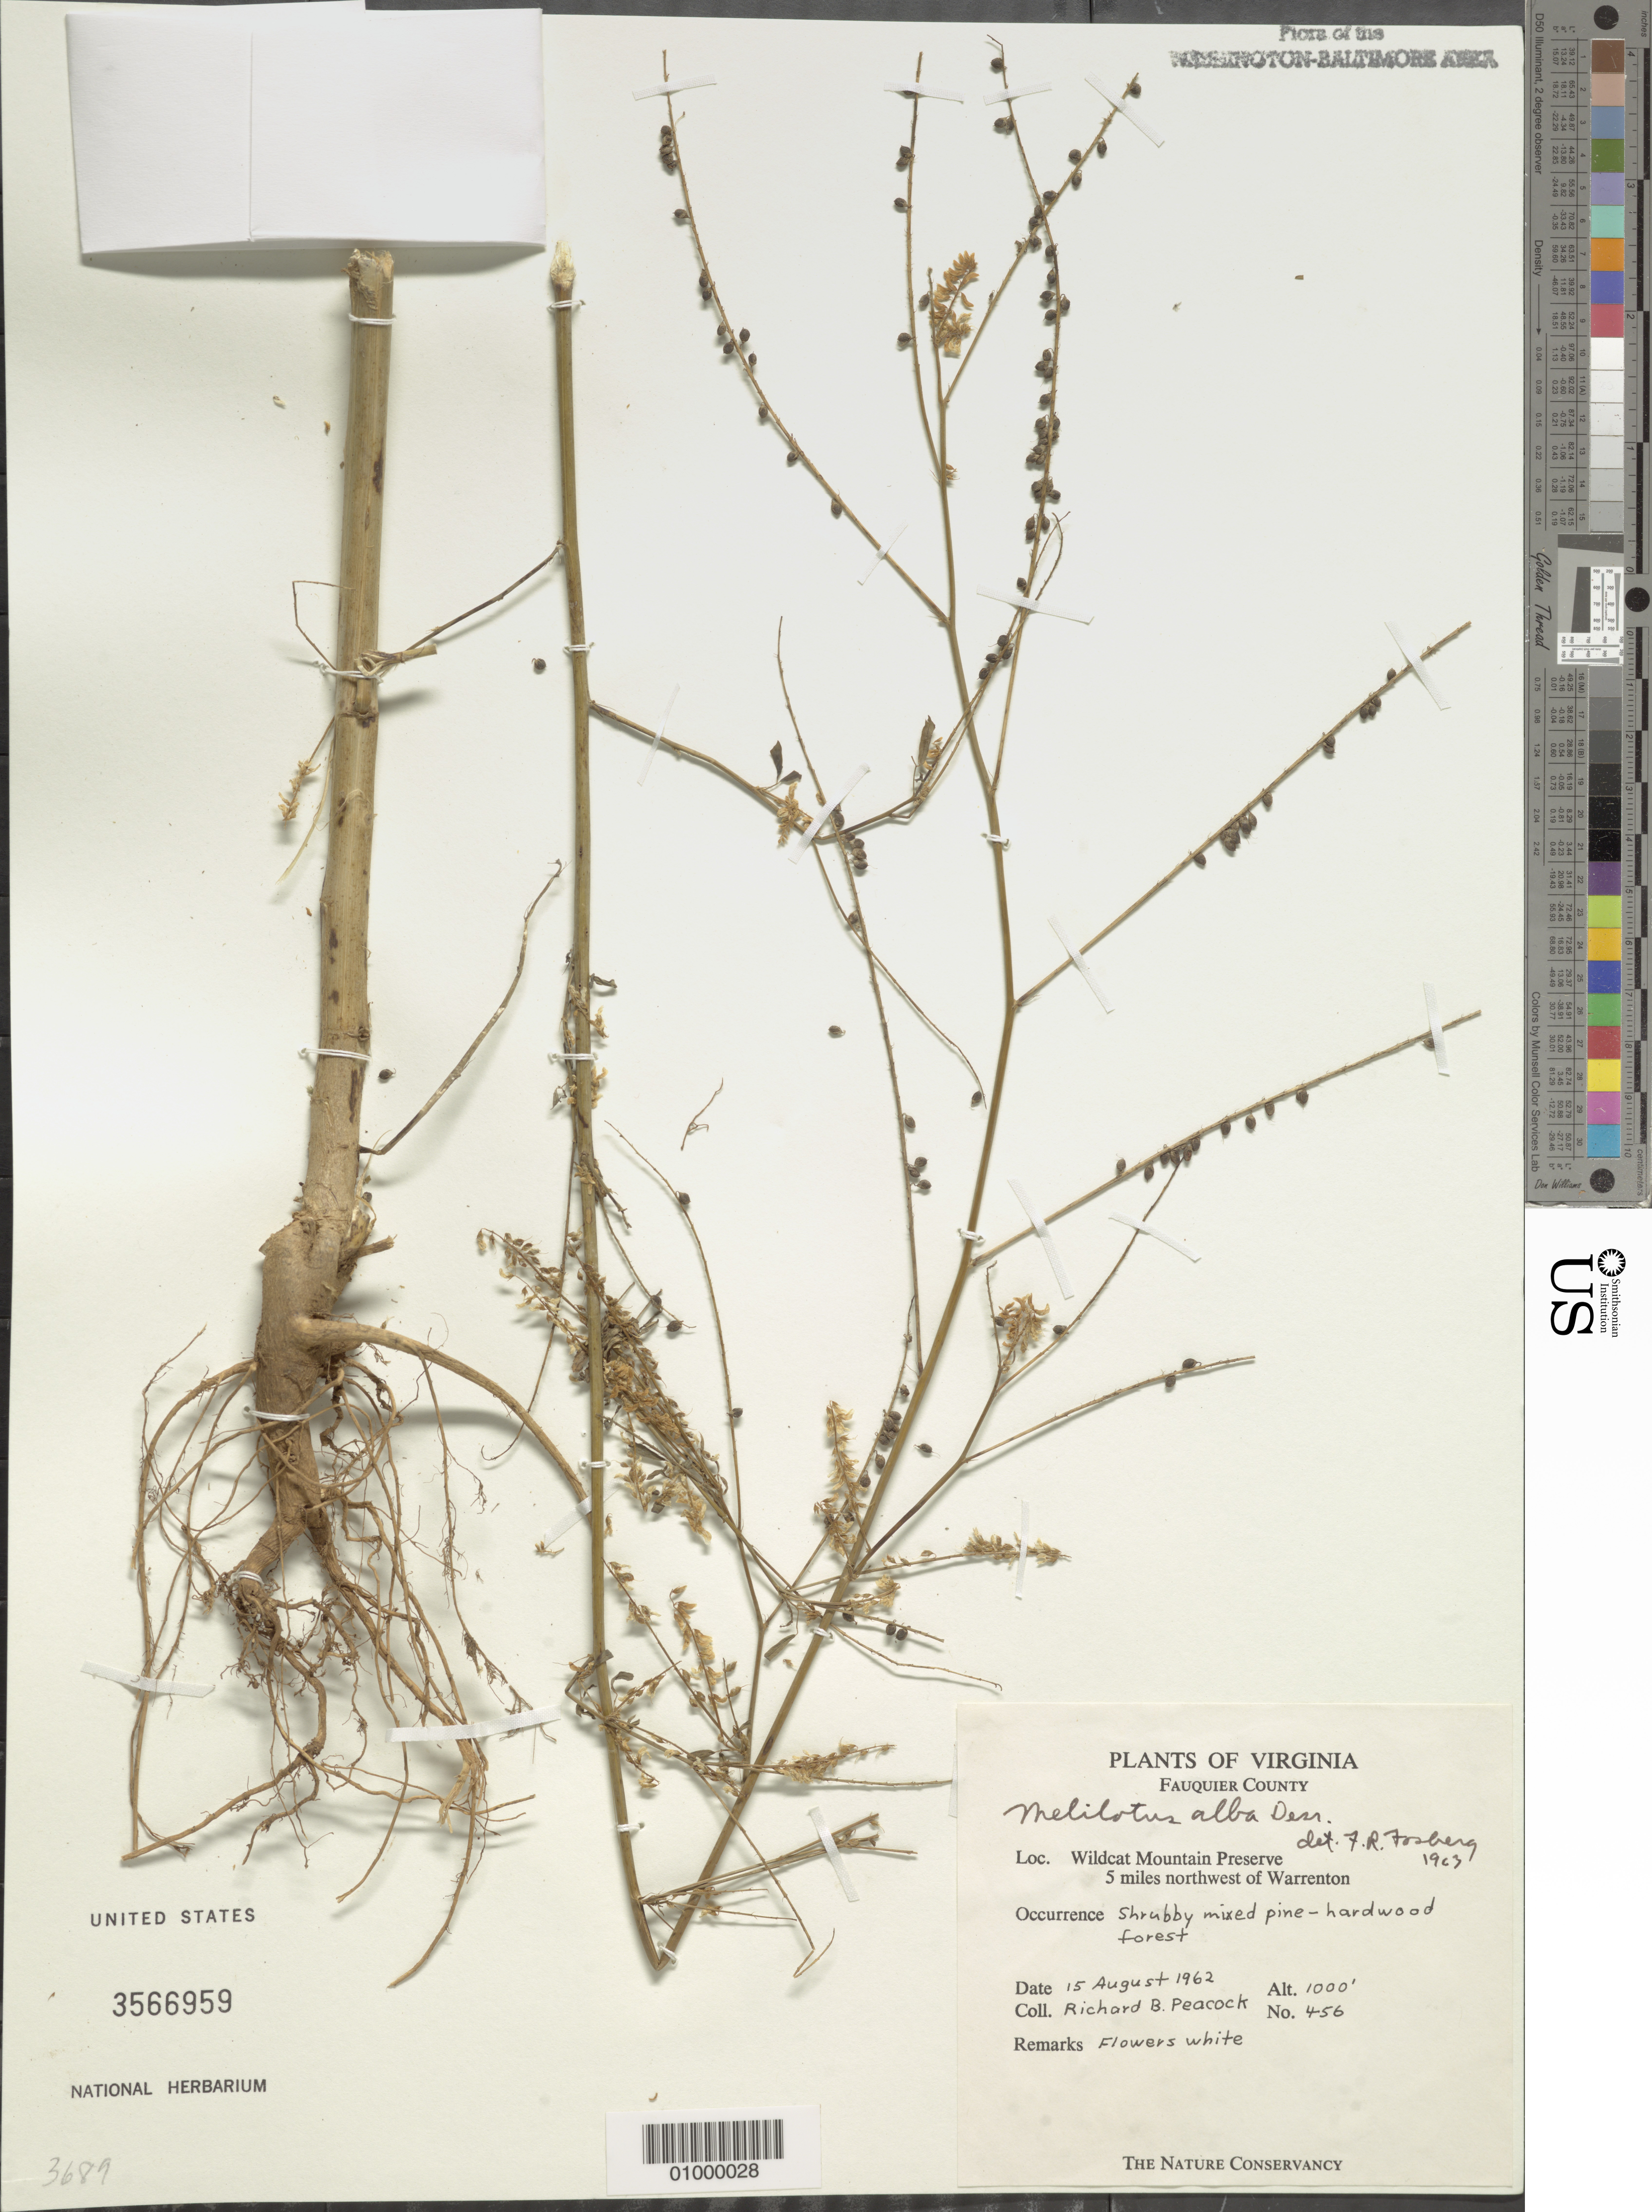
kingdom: Plantae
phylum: Tracheophyta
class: Magnoliopsida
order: Fabales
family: Fabaceae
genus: Melilotus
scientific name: Melilotus albus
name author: Medik.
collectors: R. Peacock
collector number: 456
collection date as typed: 15 Aug 1962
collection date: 1962-08-15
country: United States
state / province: Virginia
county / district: Fauquier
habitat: shrubby mixed pine-hardwood forest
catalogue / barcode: US 3566959